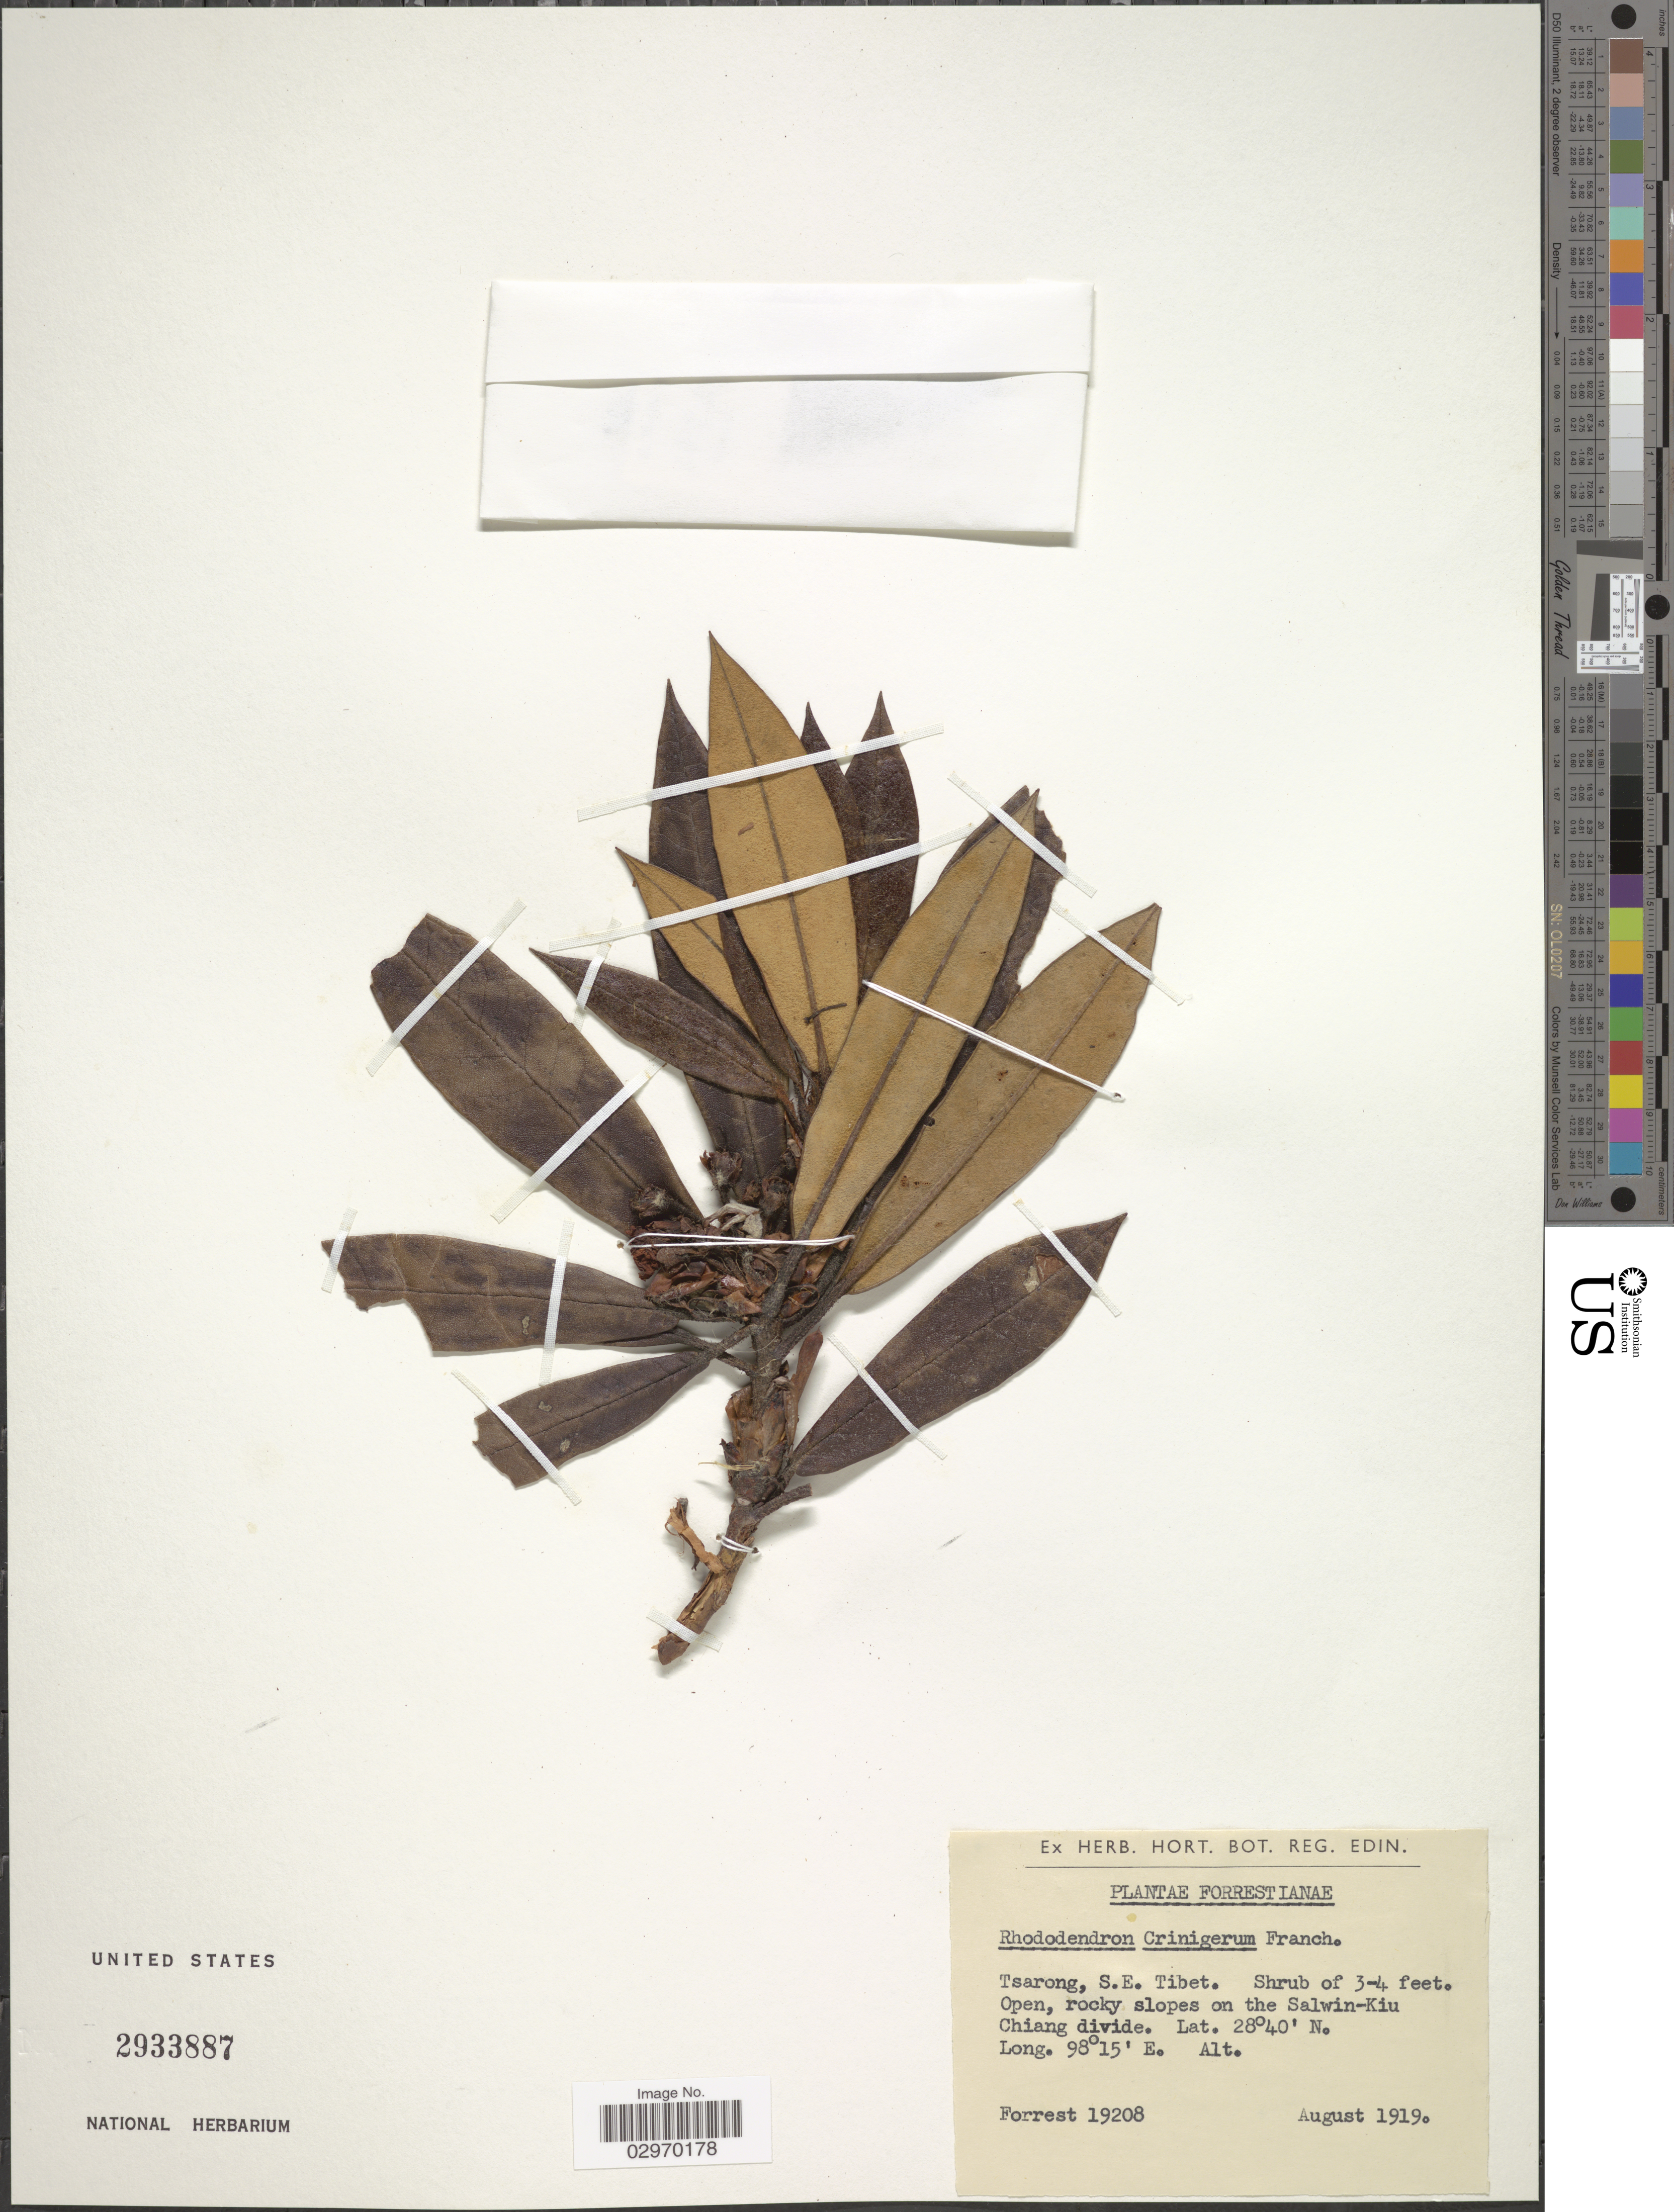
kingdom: Plantae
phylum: Tracheophyta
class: Magnoliopsida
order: Ericales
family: Ericaceae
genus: Rhododendron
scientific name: Rhododendron crinigerum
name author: Franch.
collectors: -. Forrest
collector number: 19208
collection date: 1919-08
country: China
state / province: Xizang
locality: Tsarong, S.E. Tibet. Rocky slopes on the Salwin-Kiu Chiang divide.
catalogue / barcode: US 2933887